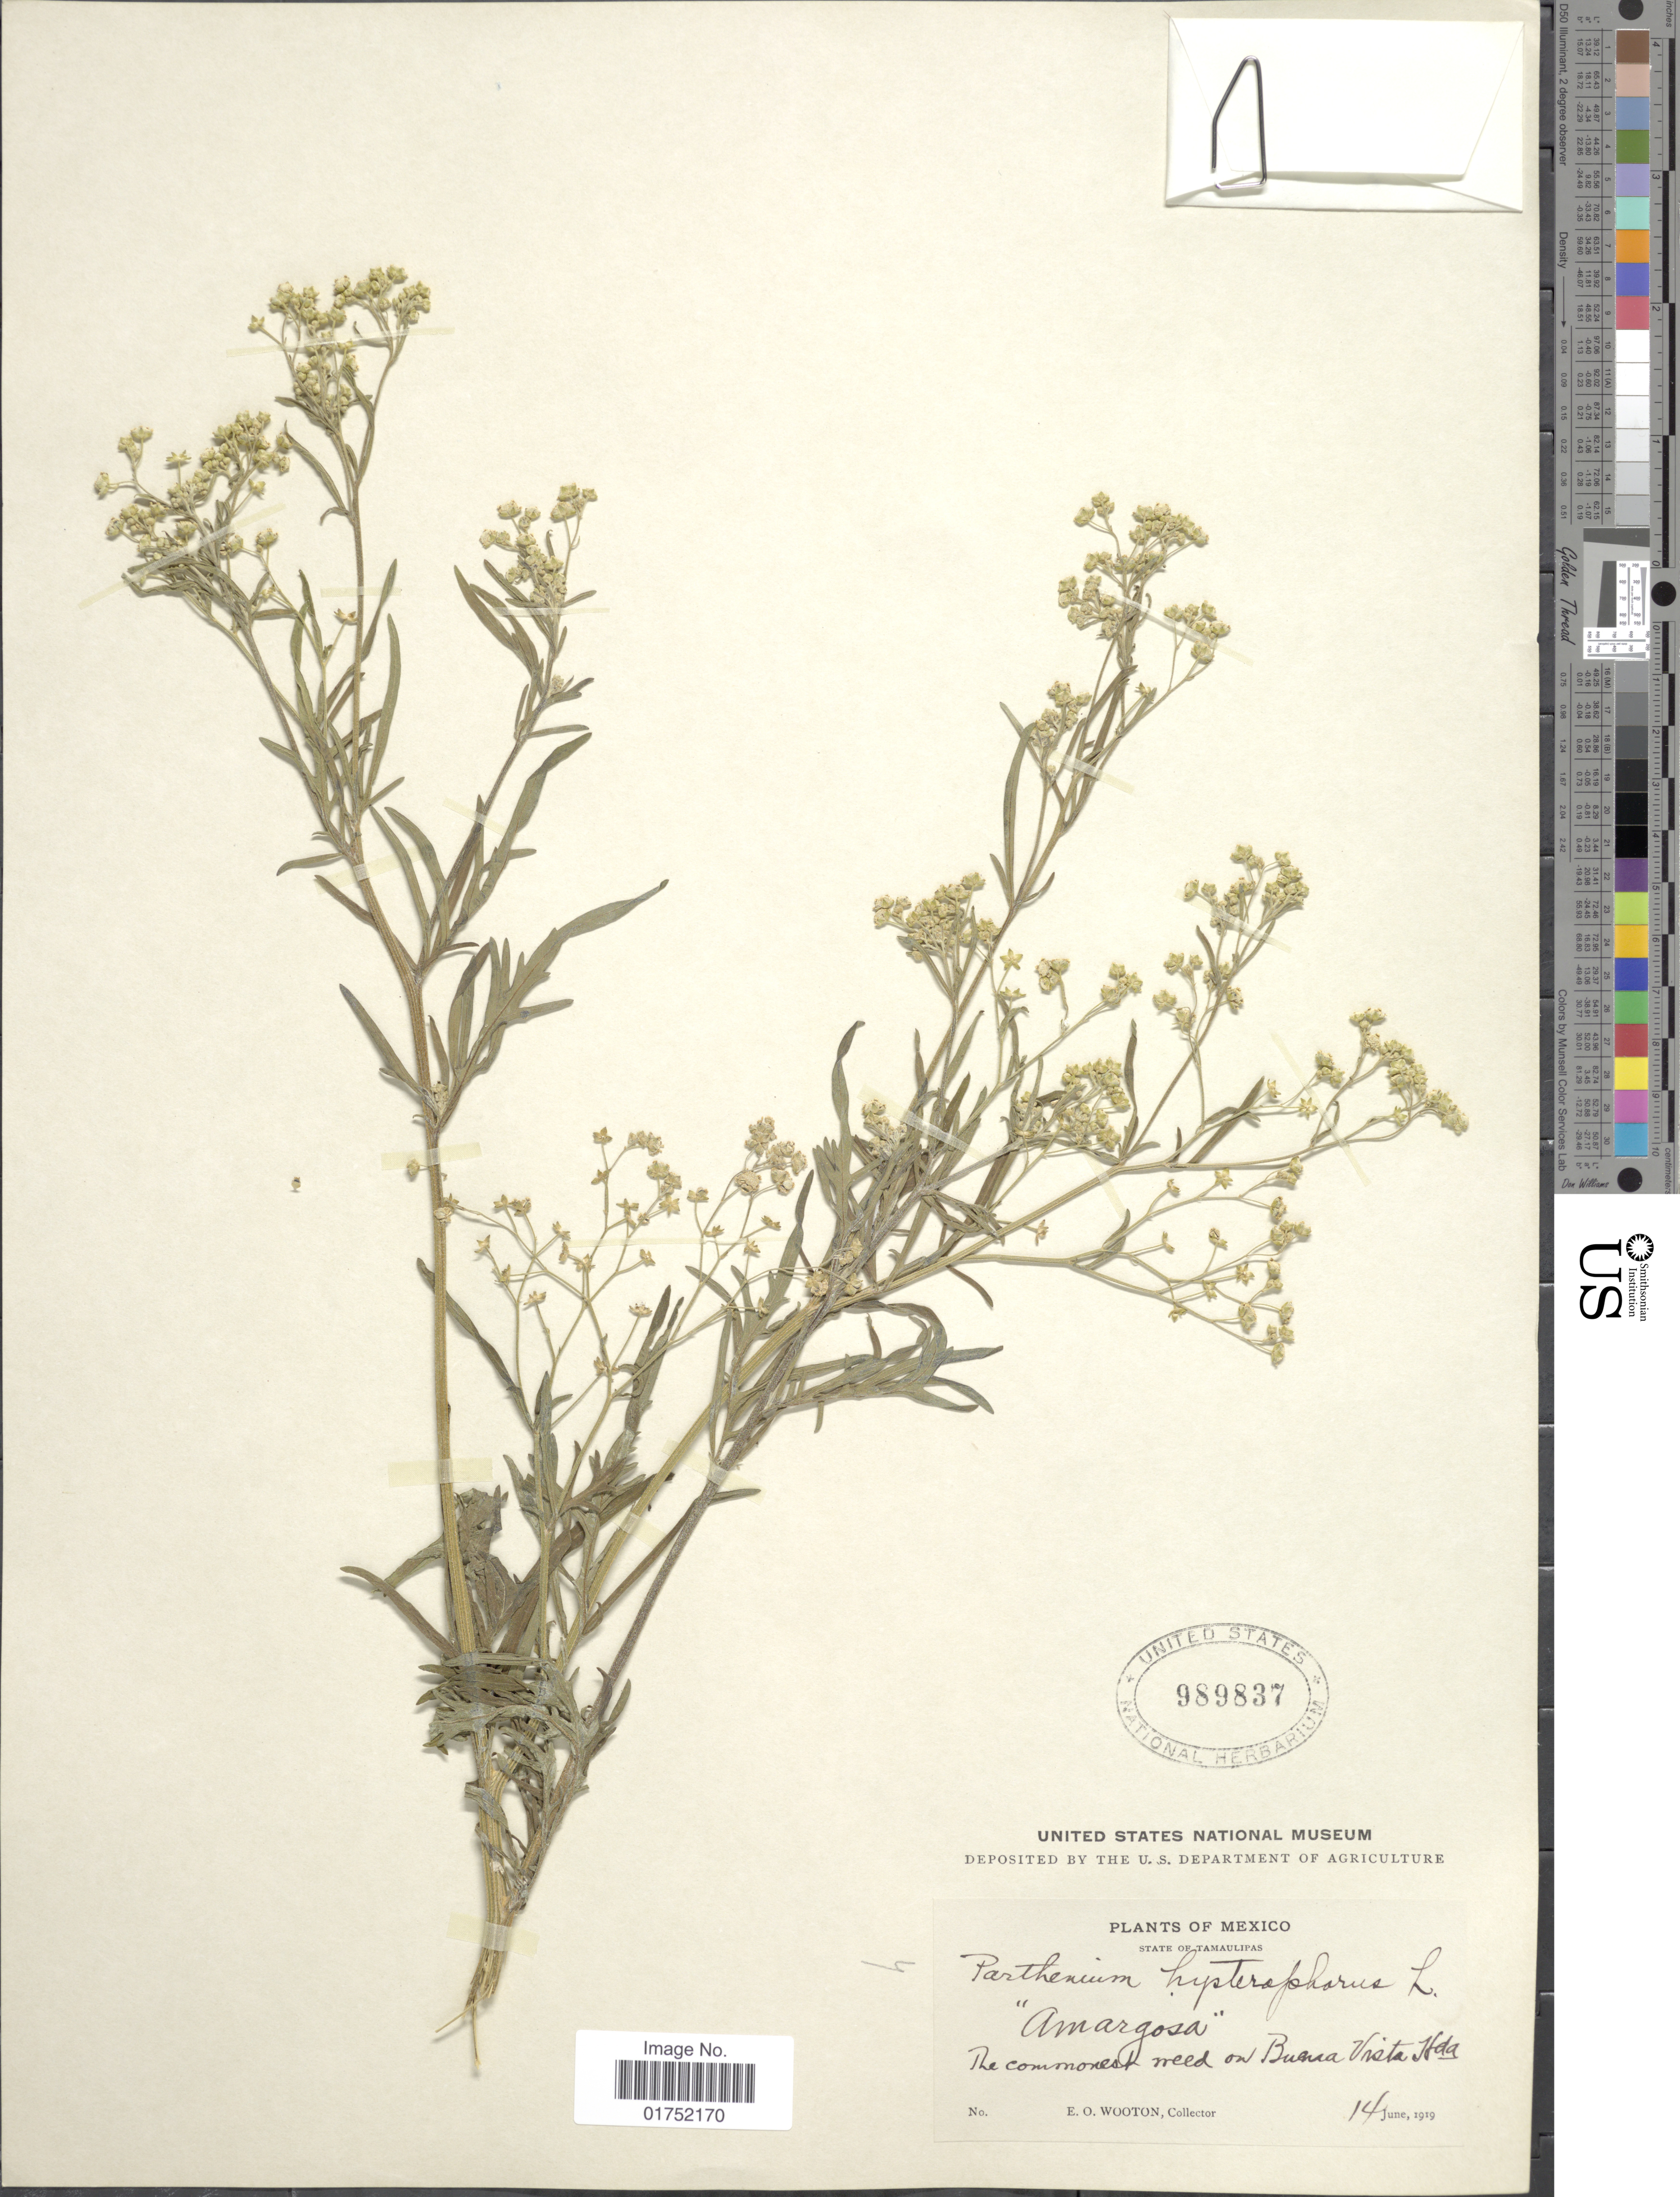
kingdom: Plantae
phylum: Tracheophyta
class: Magnoliopsida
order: Asterales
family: Asteraceae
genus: Parthenium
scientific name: Parthenium hysterophorus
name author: L.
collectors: E. O. Wooton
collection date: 1919-06-14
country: Mexico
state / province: Tamaulipas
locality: Buena Vista Hdq.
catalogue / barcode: US 989837